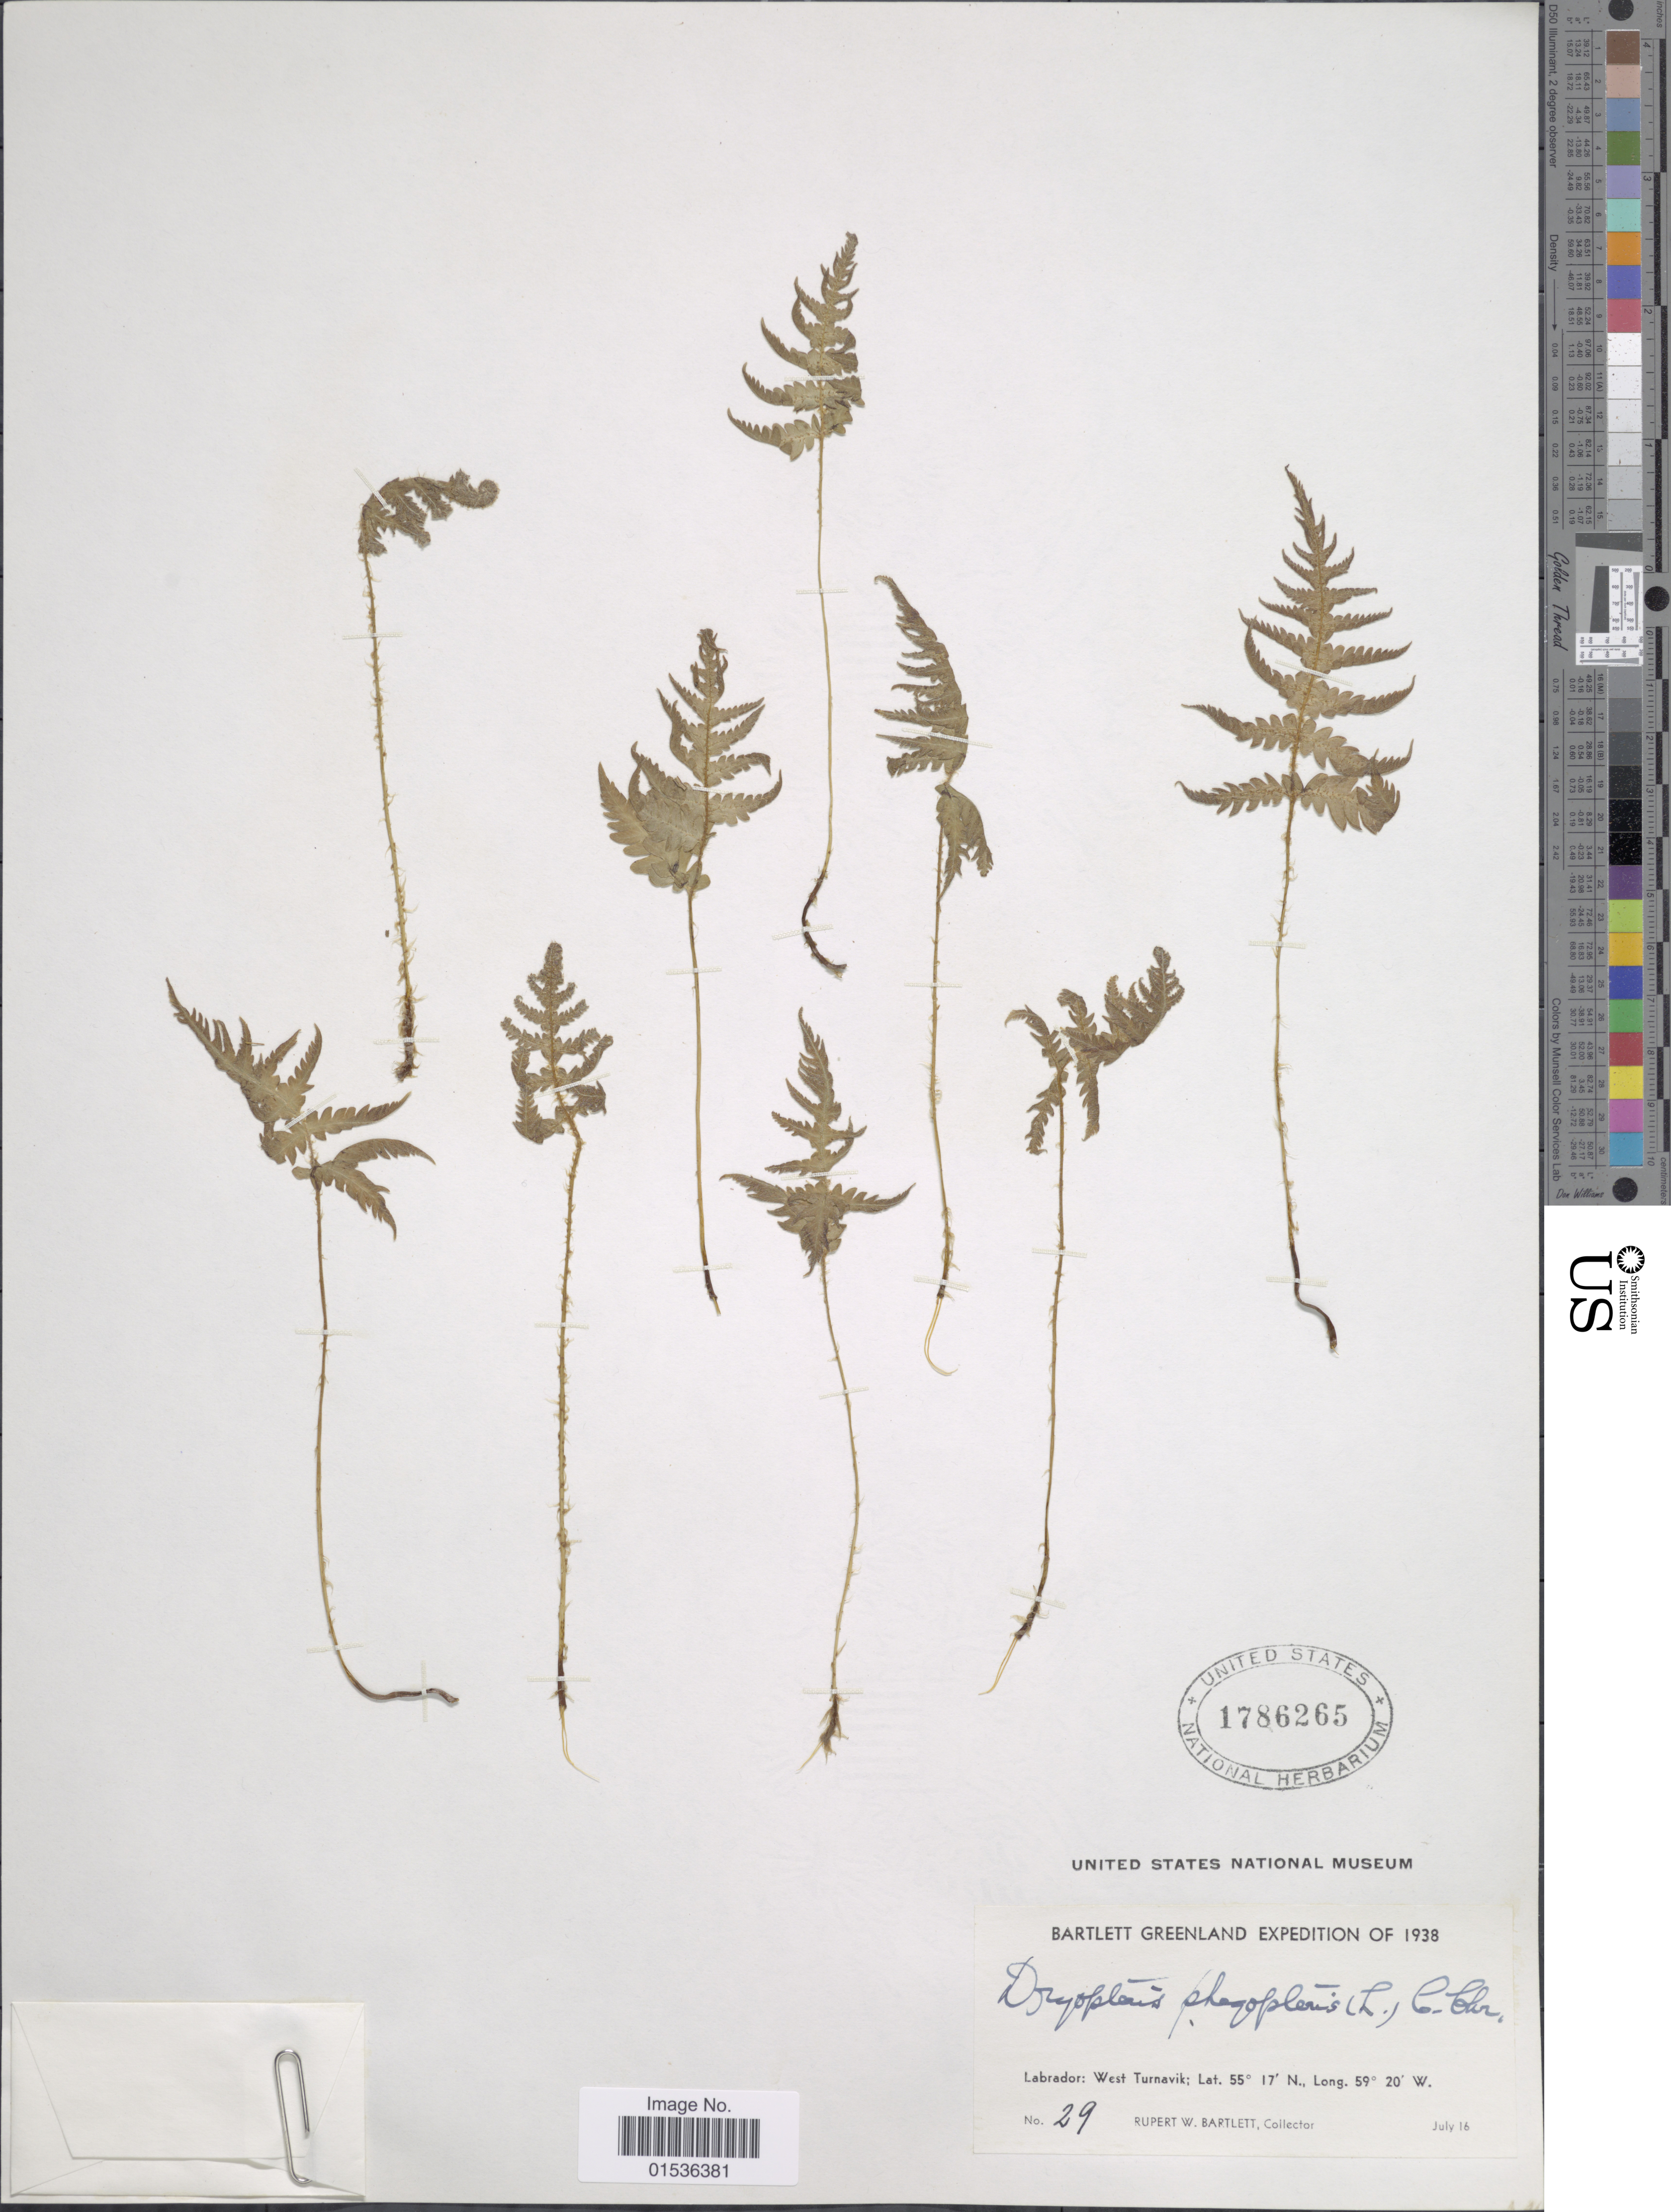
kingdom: Plantae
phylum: Tracheophyta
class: Polypodiopsida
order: Polypodiales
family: Thelypteridaceae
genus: Phegopteris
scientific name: Phegopteris connectilis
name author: (Michx.) Watt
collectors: R. W. Bartlett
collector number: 29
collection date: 1938-07-16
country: Greenland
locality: Labrador: West Turnavik.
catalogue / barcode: US 1786265